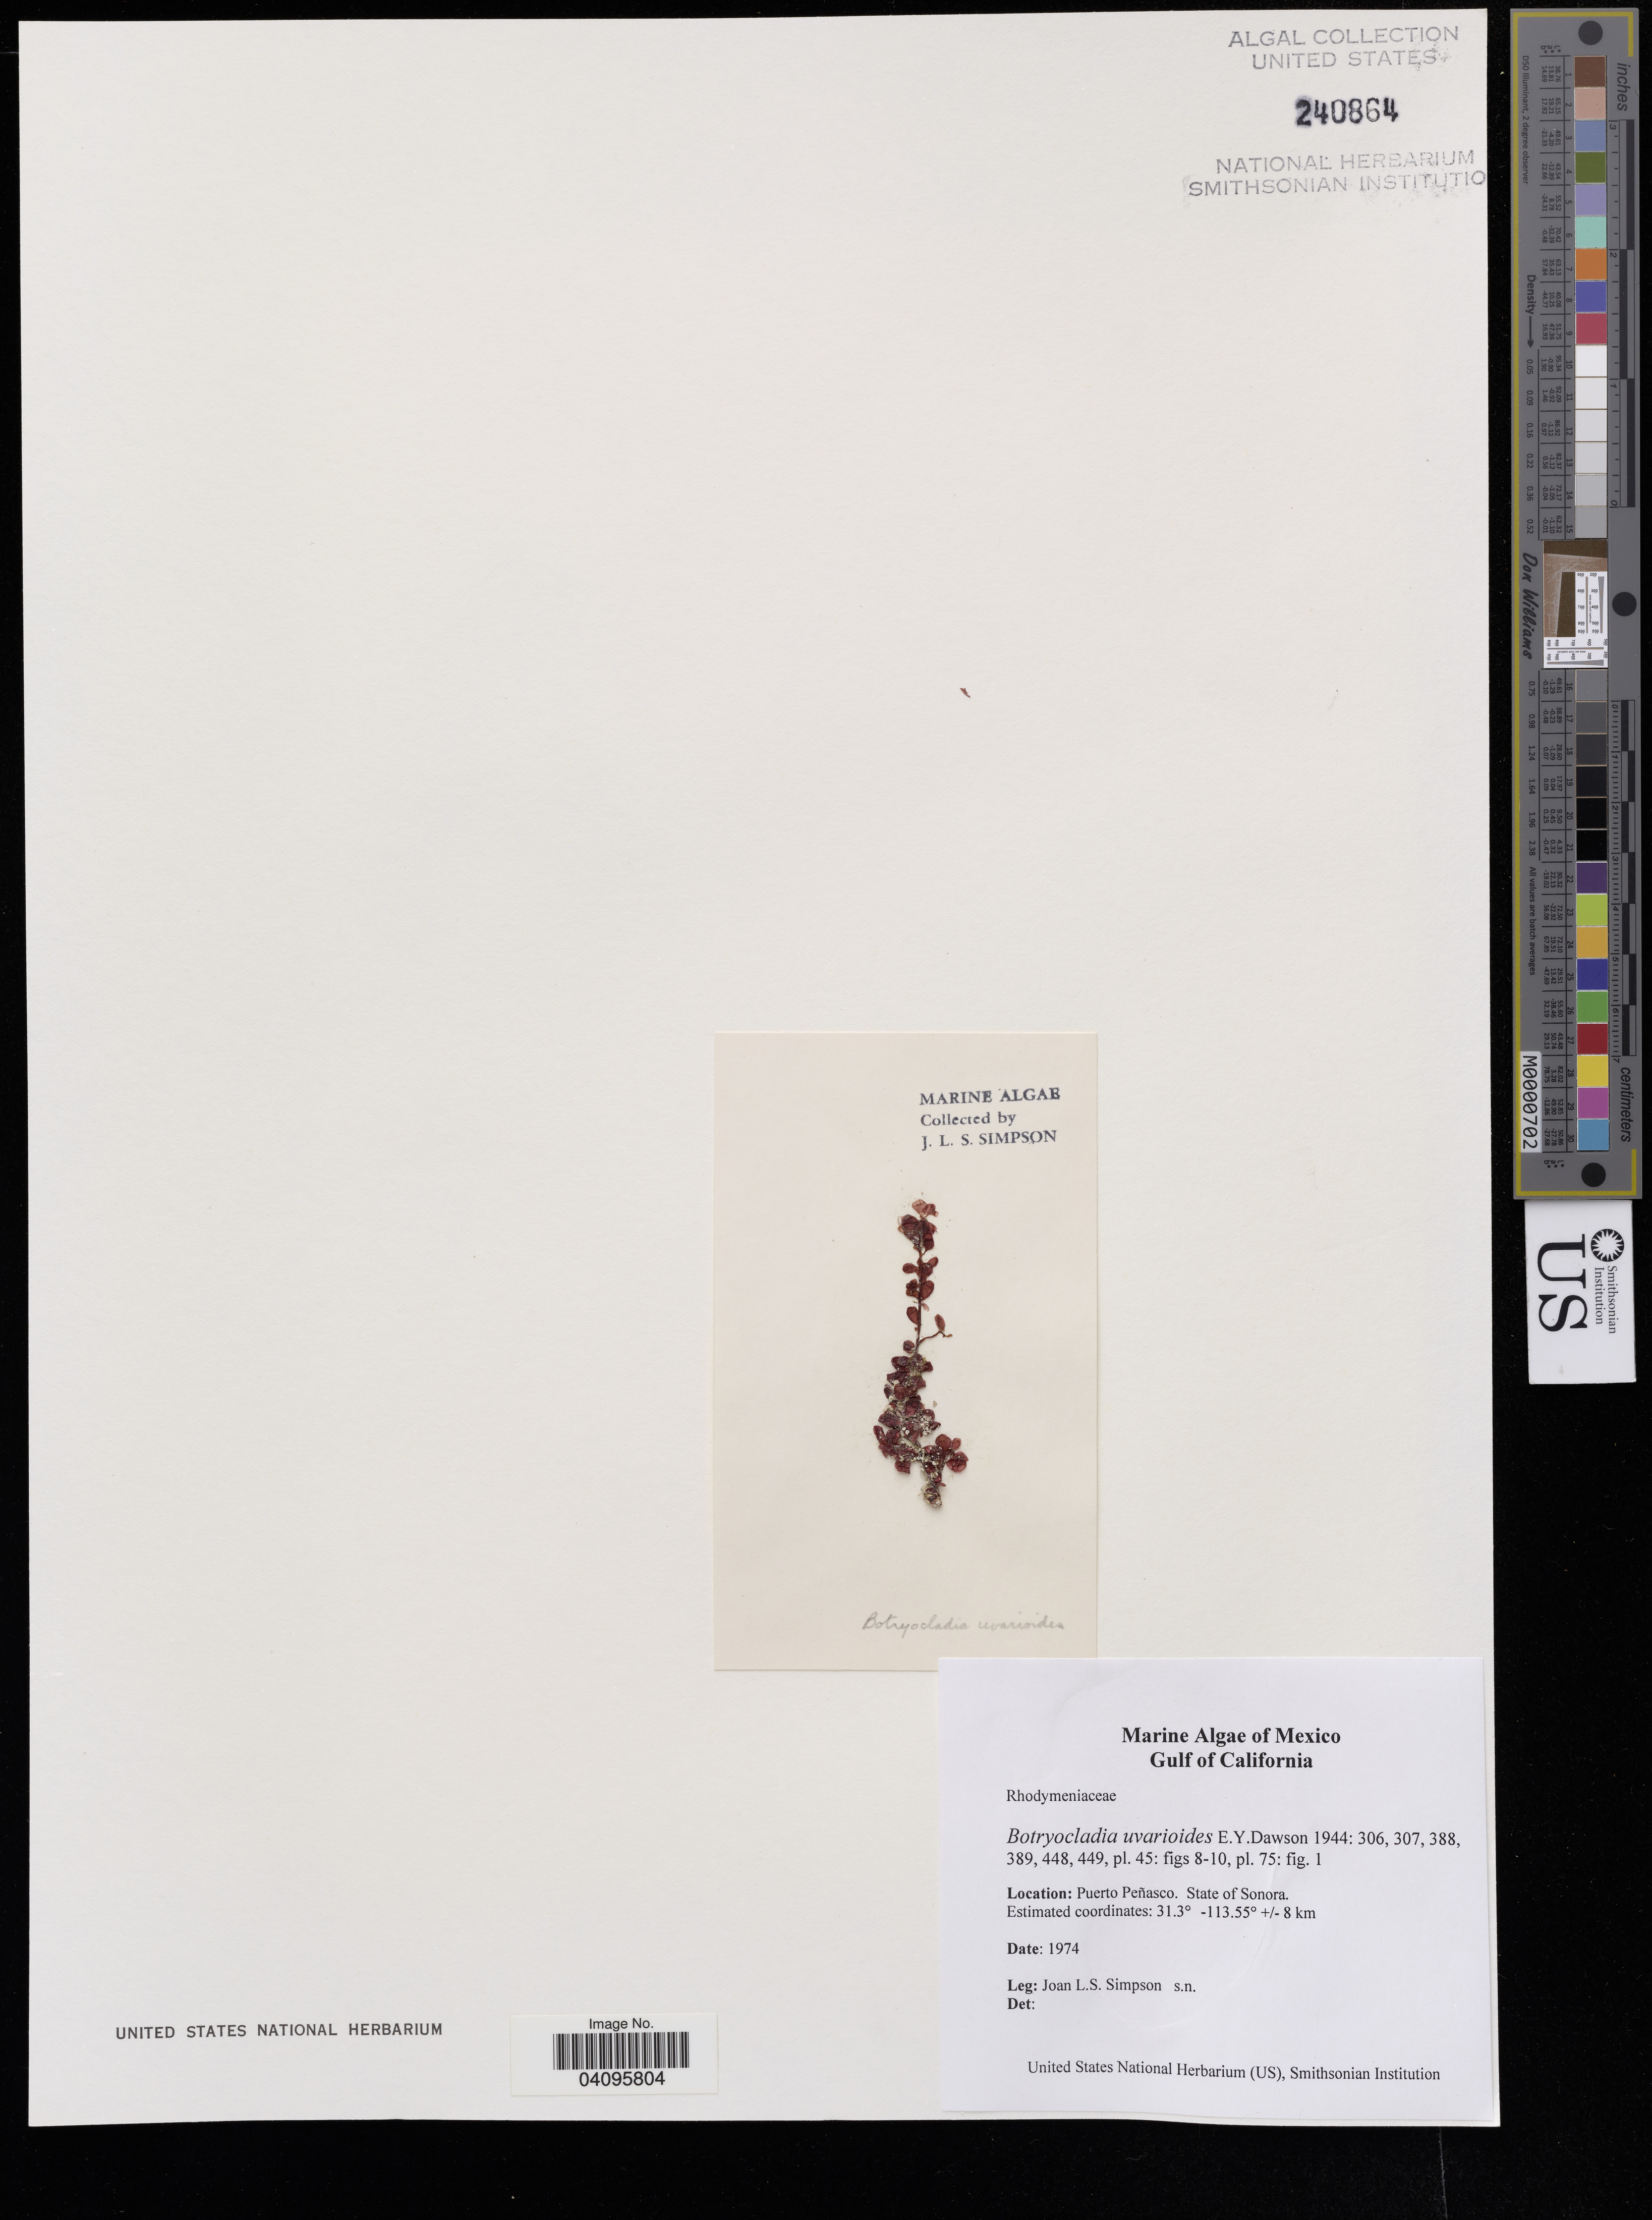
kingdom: Plantae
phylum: Rhodophyta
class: Florideophyceae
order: Rhodymeniales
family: Rhodymeniaceae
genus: Botryocladia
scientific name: Botryocladia uvarioides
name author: E.Y. Dawson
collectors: L. Simpson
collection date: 1974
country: Mexico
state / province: Sonora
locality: Puerto Penasco. +/- 8 km.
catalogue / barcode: US 240864